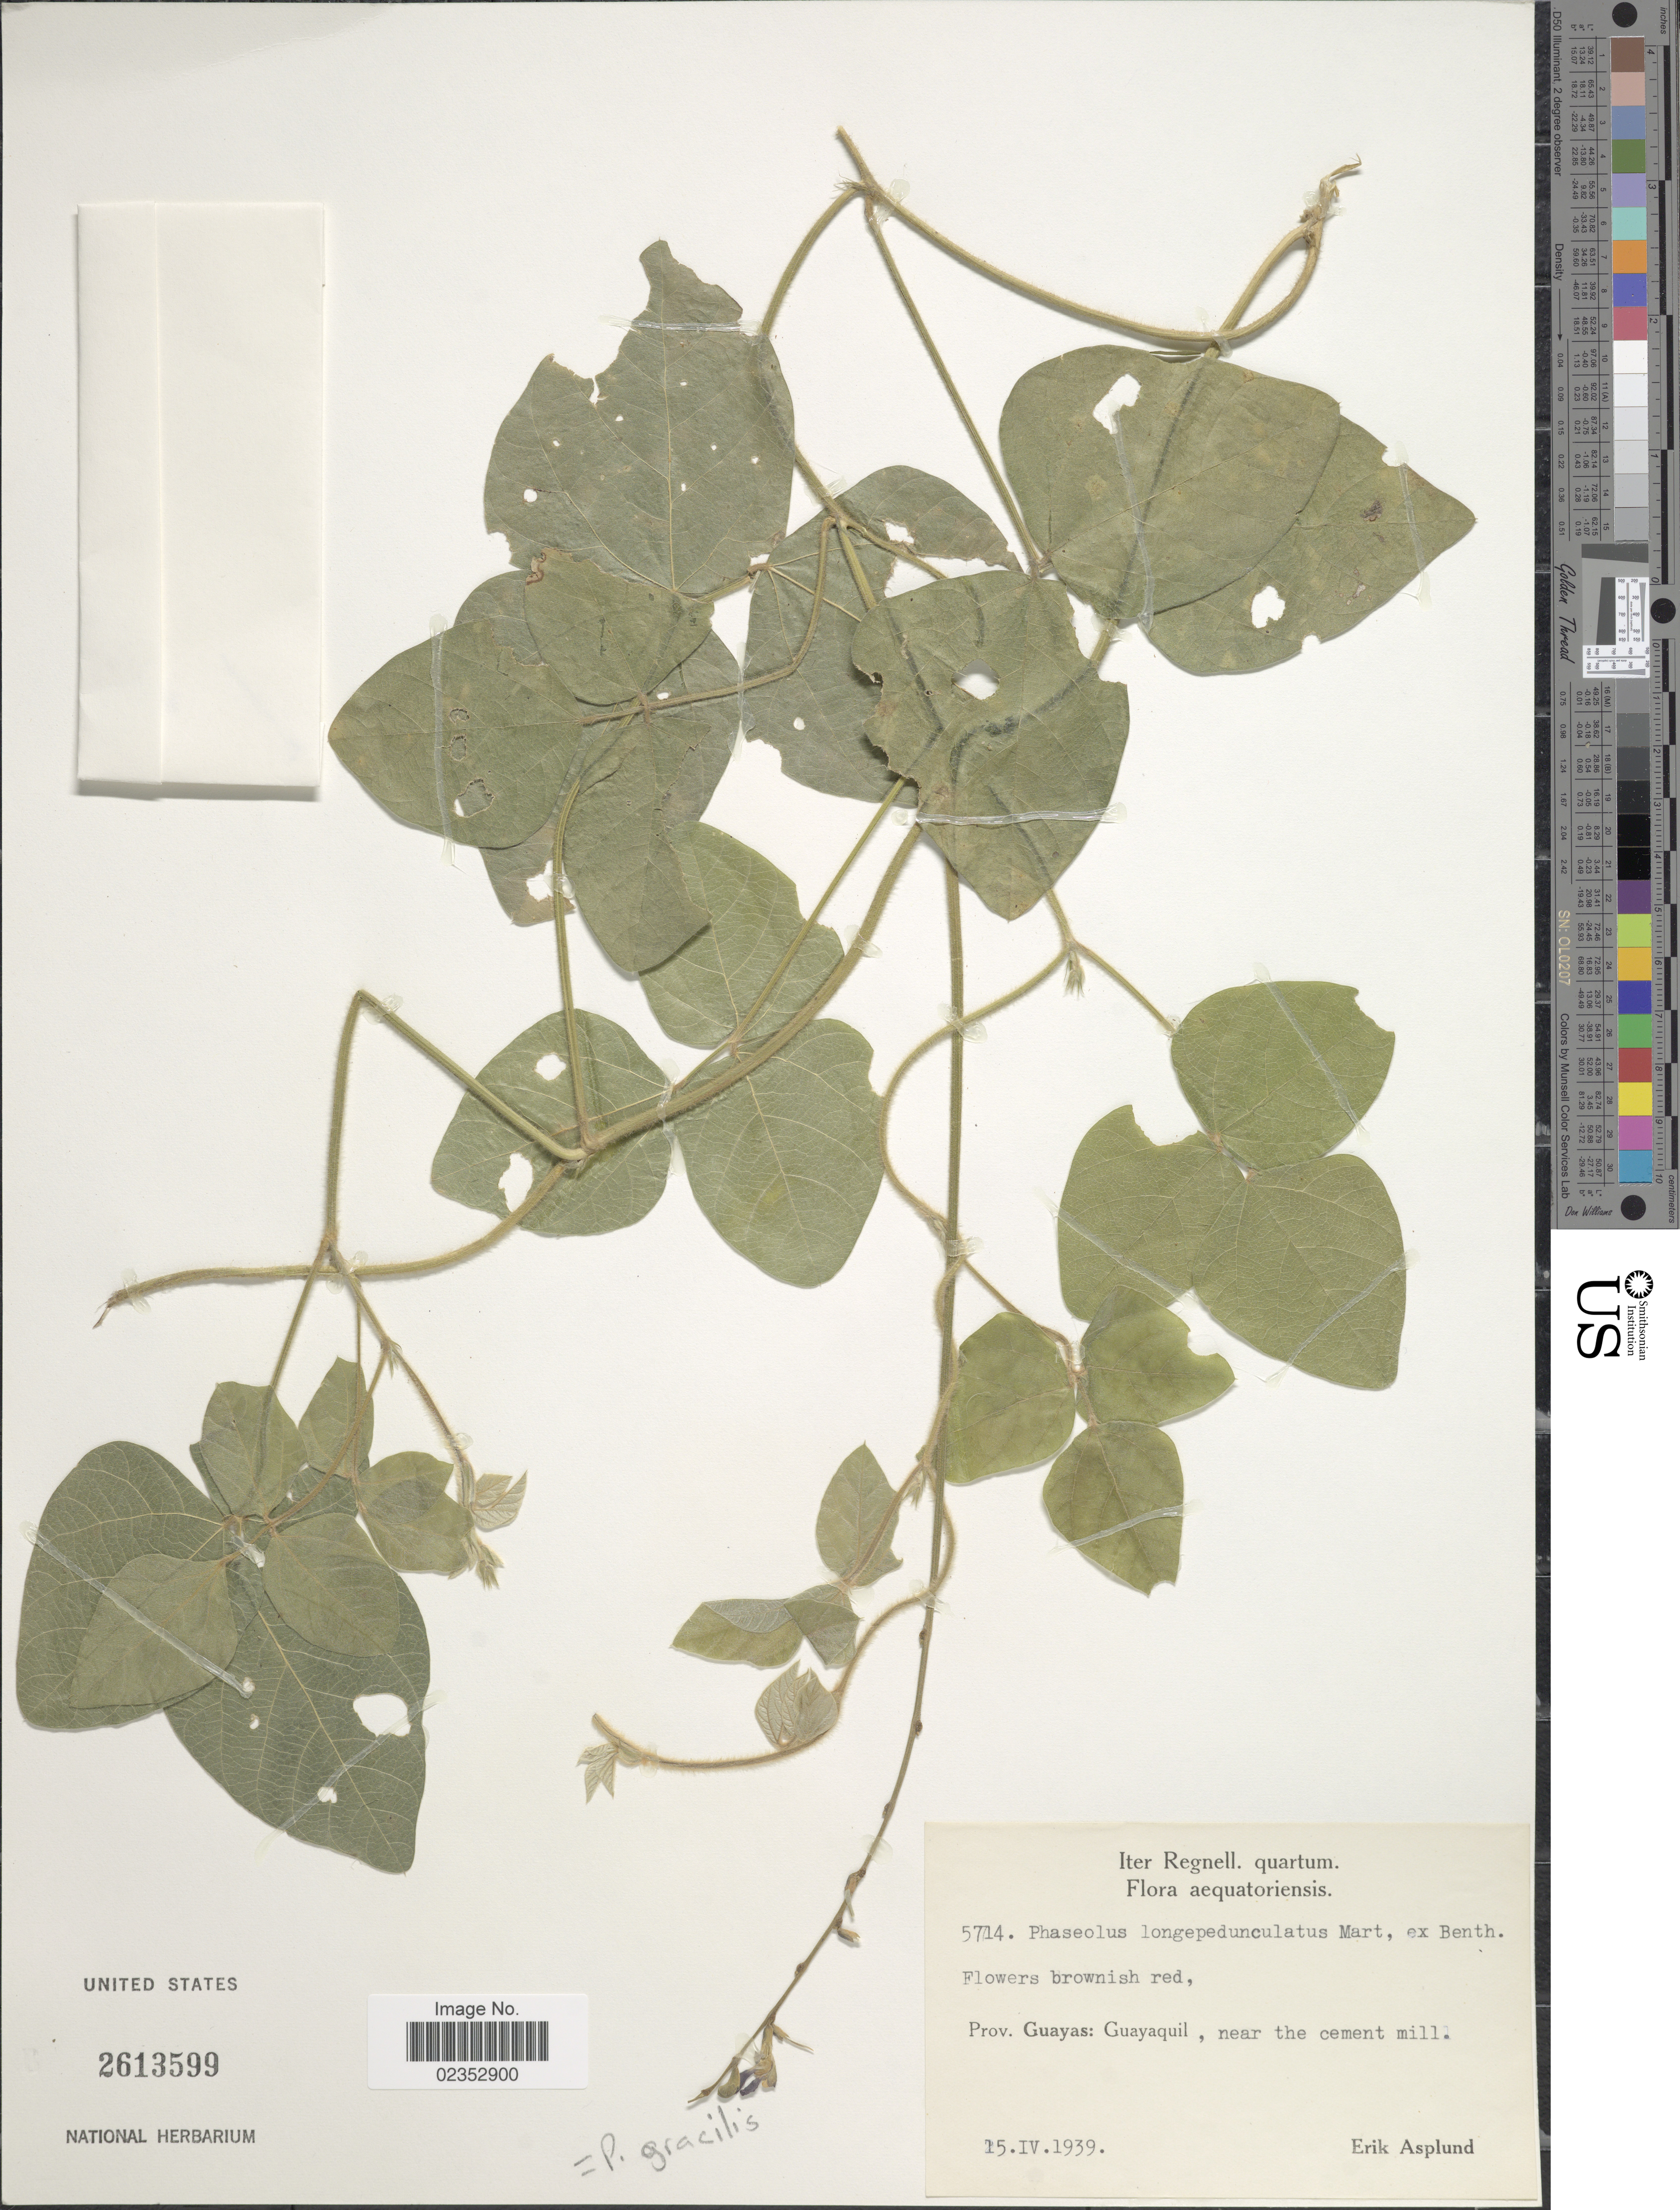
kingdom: Plantae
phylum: Tracheophyta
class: Magnoliopsida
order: Fabales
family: Fabaceae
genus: Macroptilium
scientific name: Macroptilium gracile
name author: (Poepp. ex Benth.) Urb.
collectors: E. Asplund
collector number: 5714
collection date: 1939-04-15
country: Ecuador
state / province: Guayas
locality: Guayaquil, near the cement mill, Aequatoriensis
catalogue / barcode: US 2613599